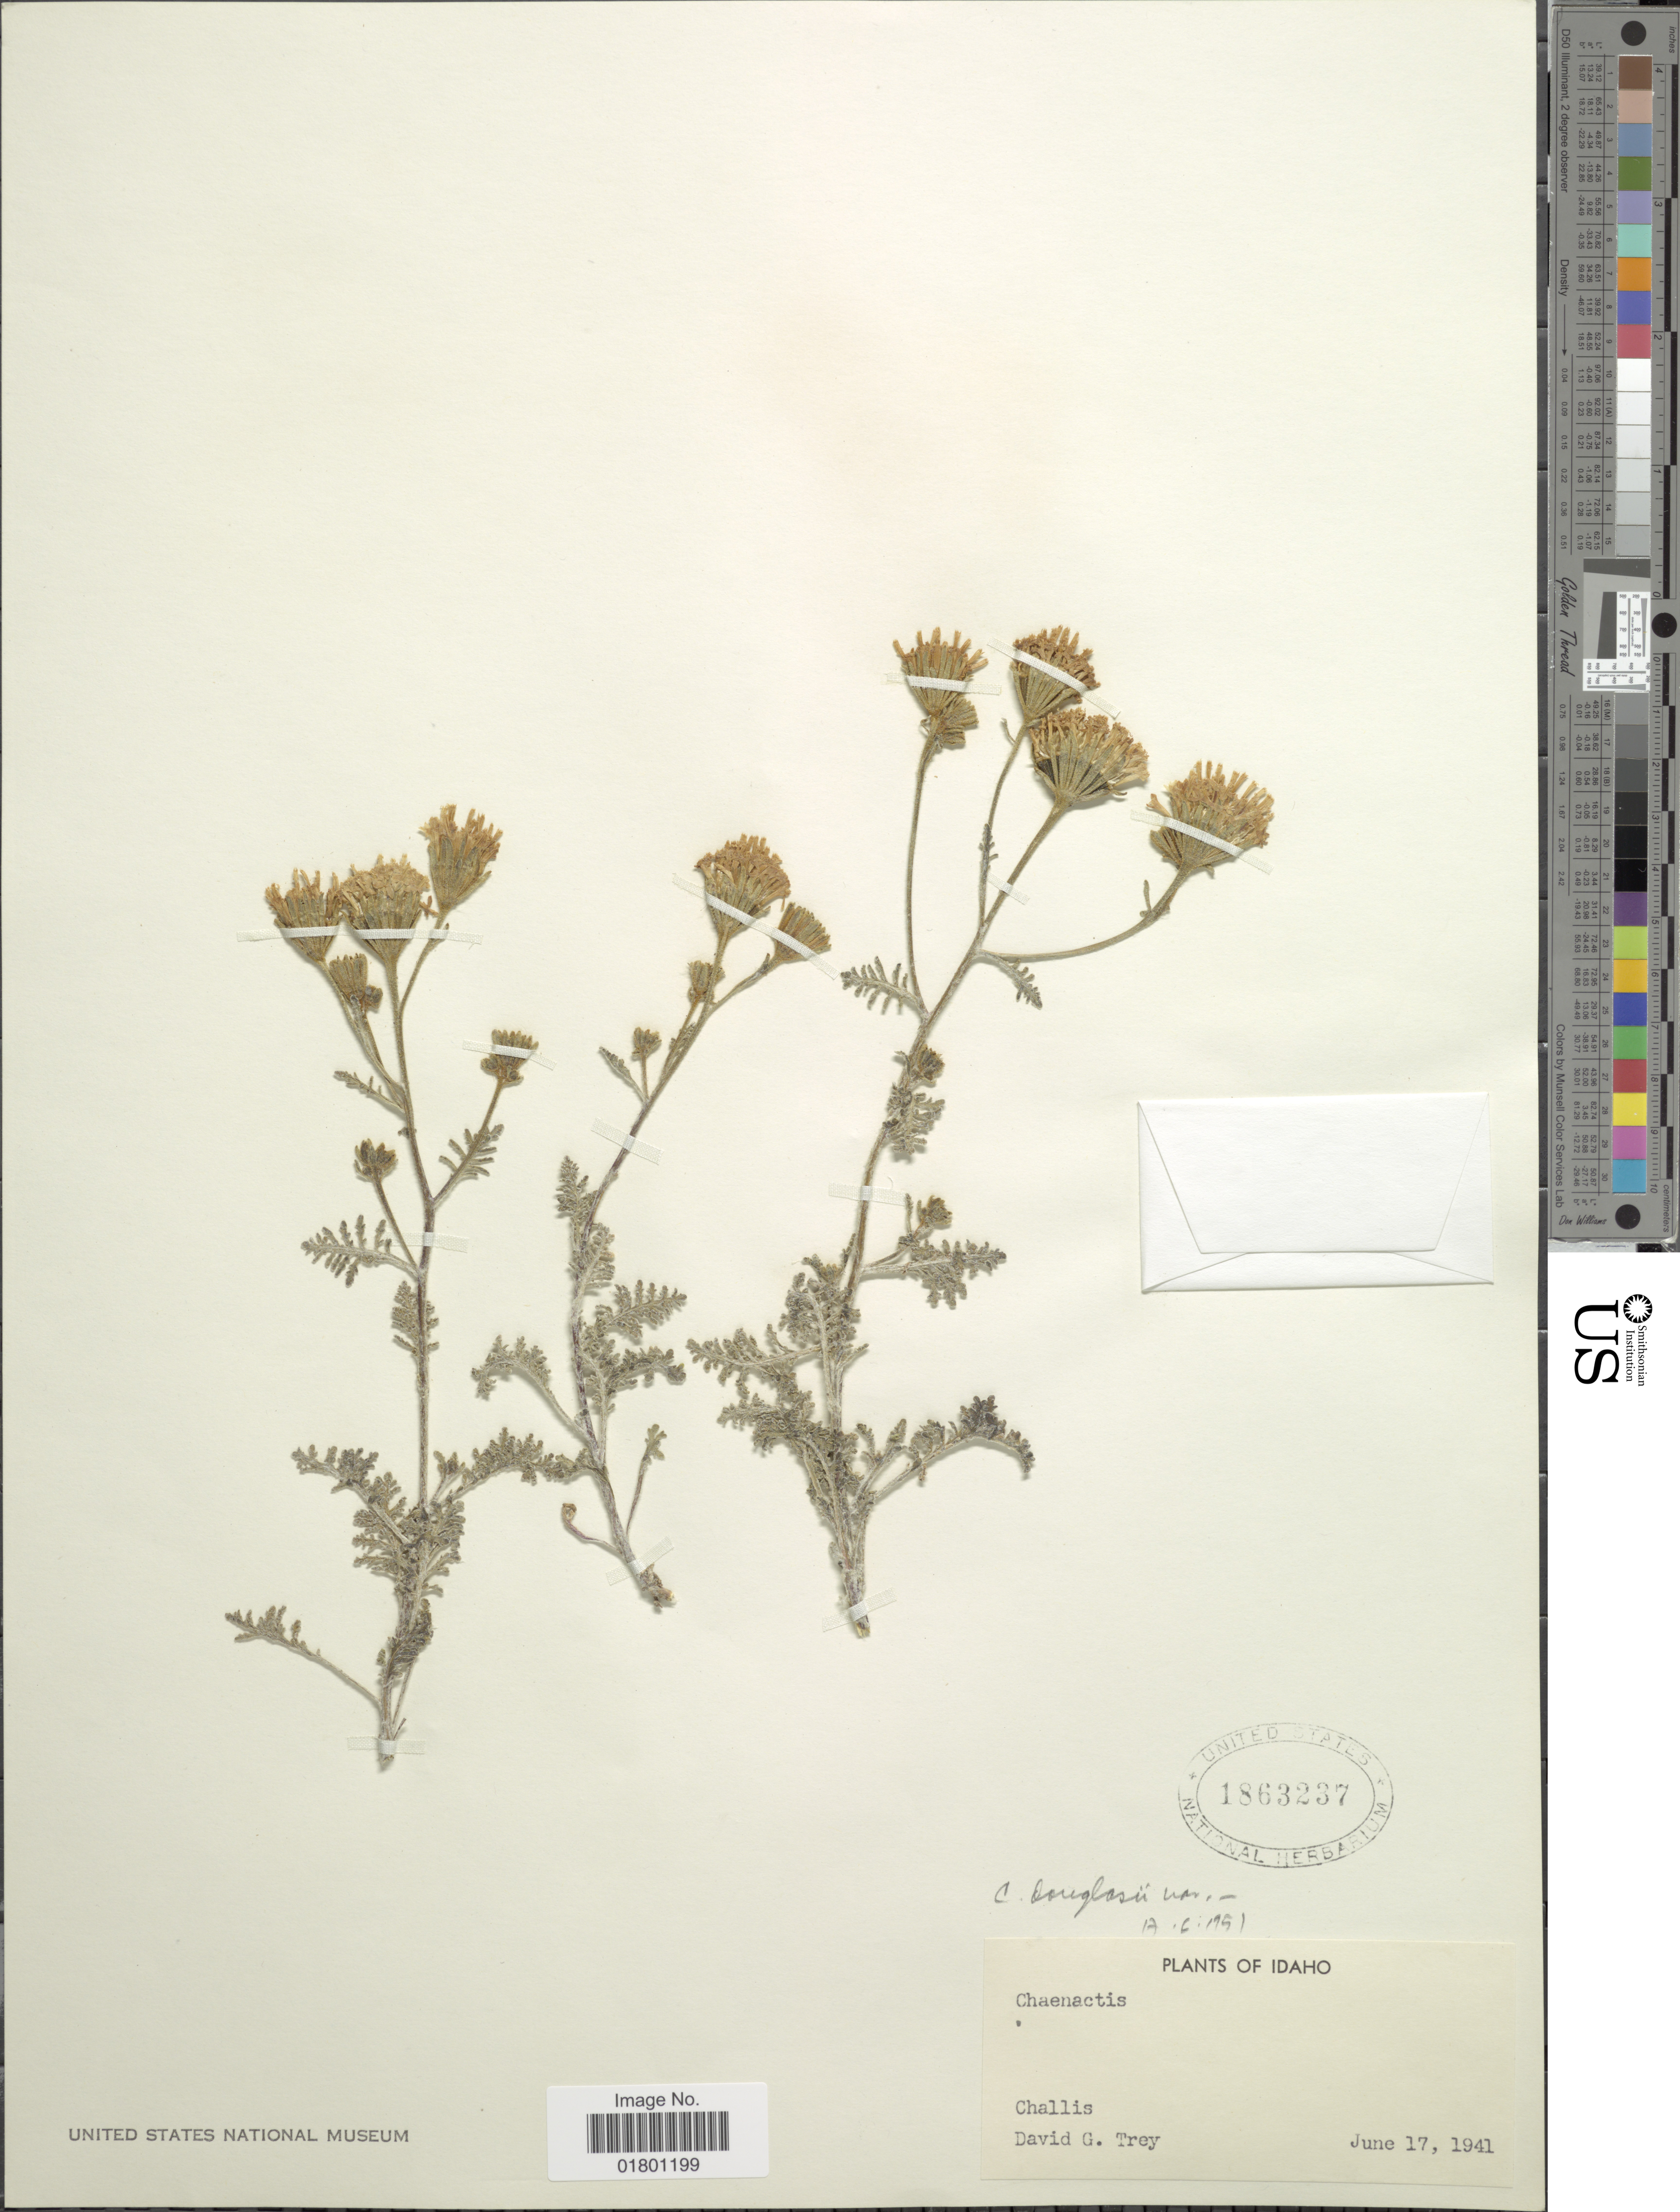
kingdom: Plantae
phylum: Tracheophyta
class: Magnoliopsida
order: Asterales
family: Asteraceae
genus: Chaenactis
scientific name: Chaenactis douglasii var. achilleaefolia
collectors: D. Trey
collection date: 1941-06-17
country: United States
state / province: Idaho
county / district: Custer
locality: Challis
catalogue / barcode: US 1863237